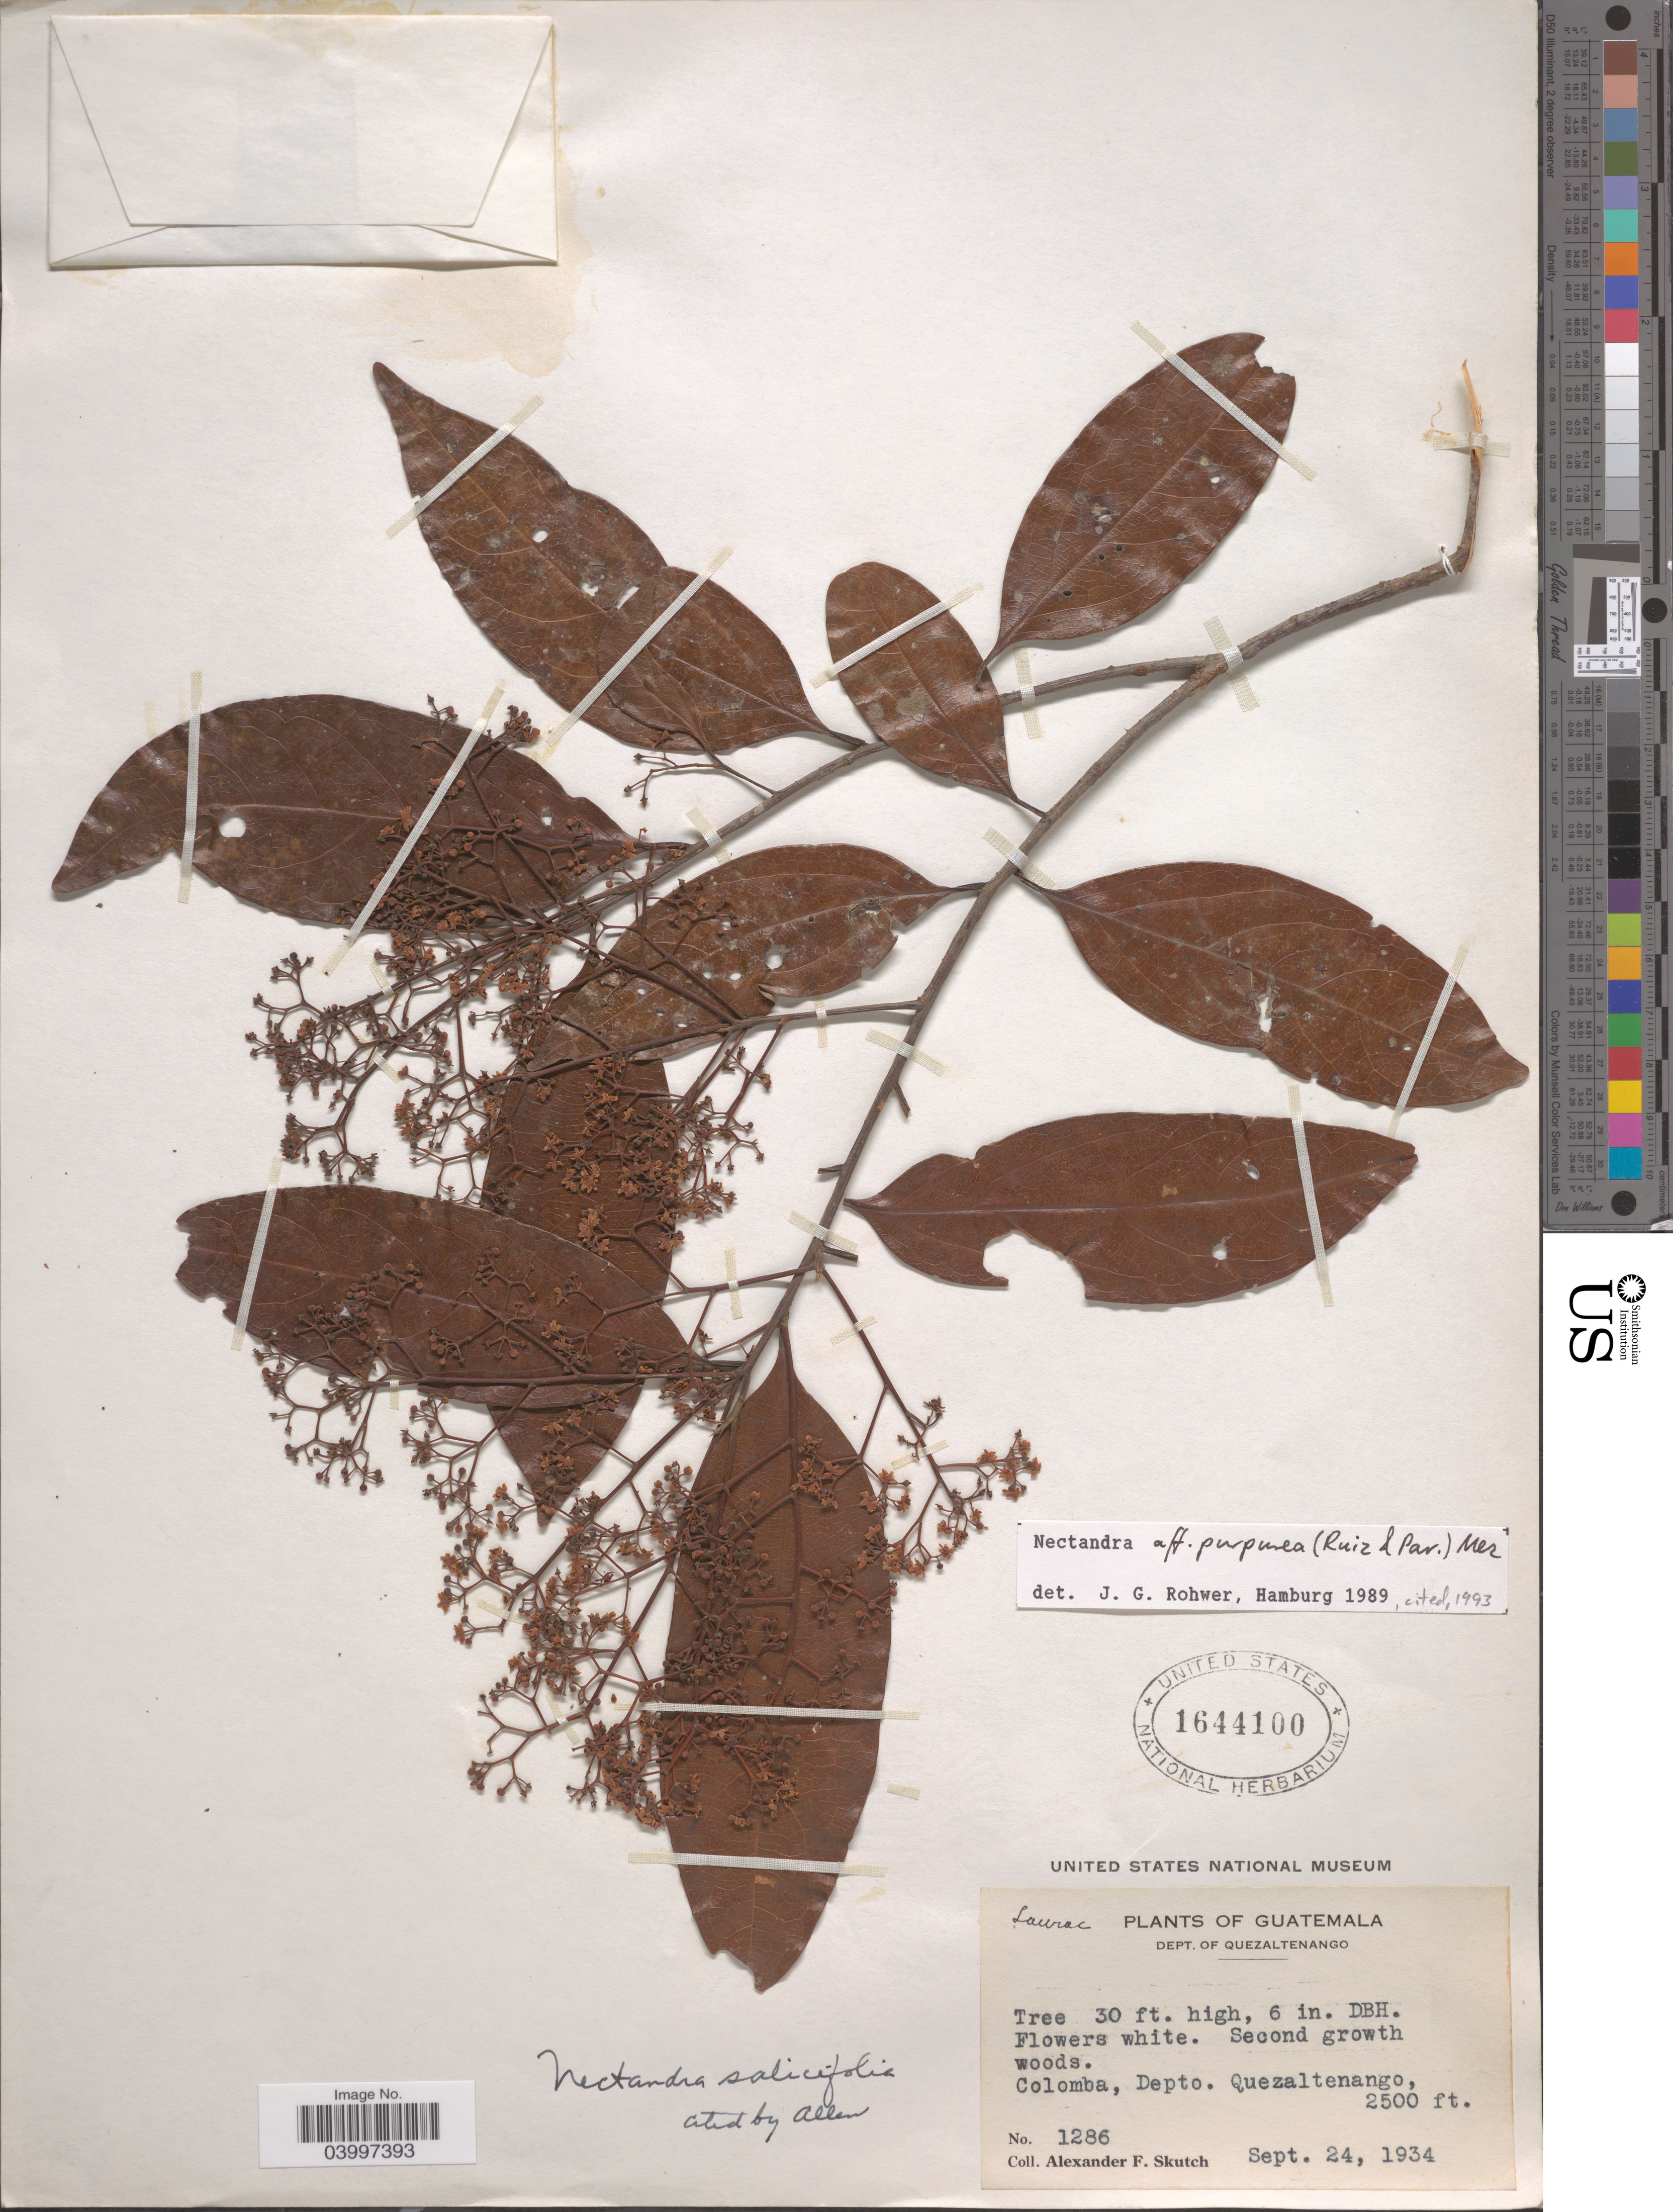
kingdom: Plantae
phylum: Tracheophyta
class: Magnoliopsida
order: Laurales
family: Lauraceae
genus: Nectandra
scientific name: Nectandra purpurea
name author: (Ruiz & Pav.) Mez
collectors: A. F. Skutch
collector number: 1286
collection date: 1934-09-24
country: Guatemala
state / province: Quetzaltenango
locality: Dept. of Quezaltenango. Colomba, Depto. Quezaltenango.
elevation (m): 762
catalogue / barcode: US 1644100